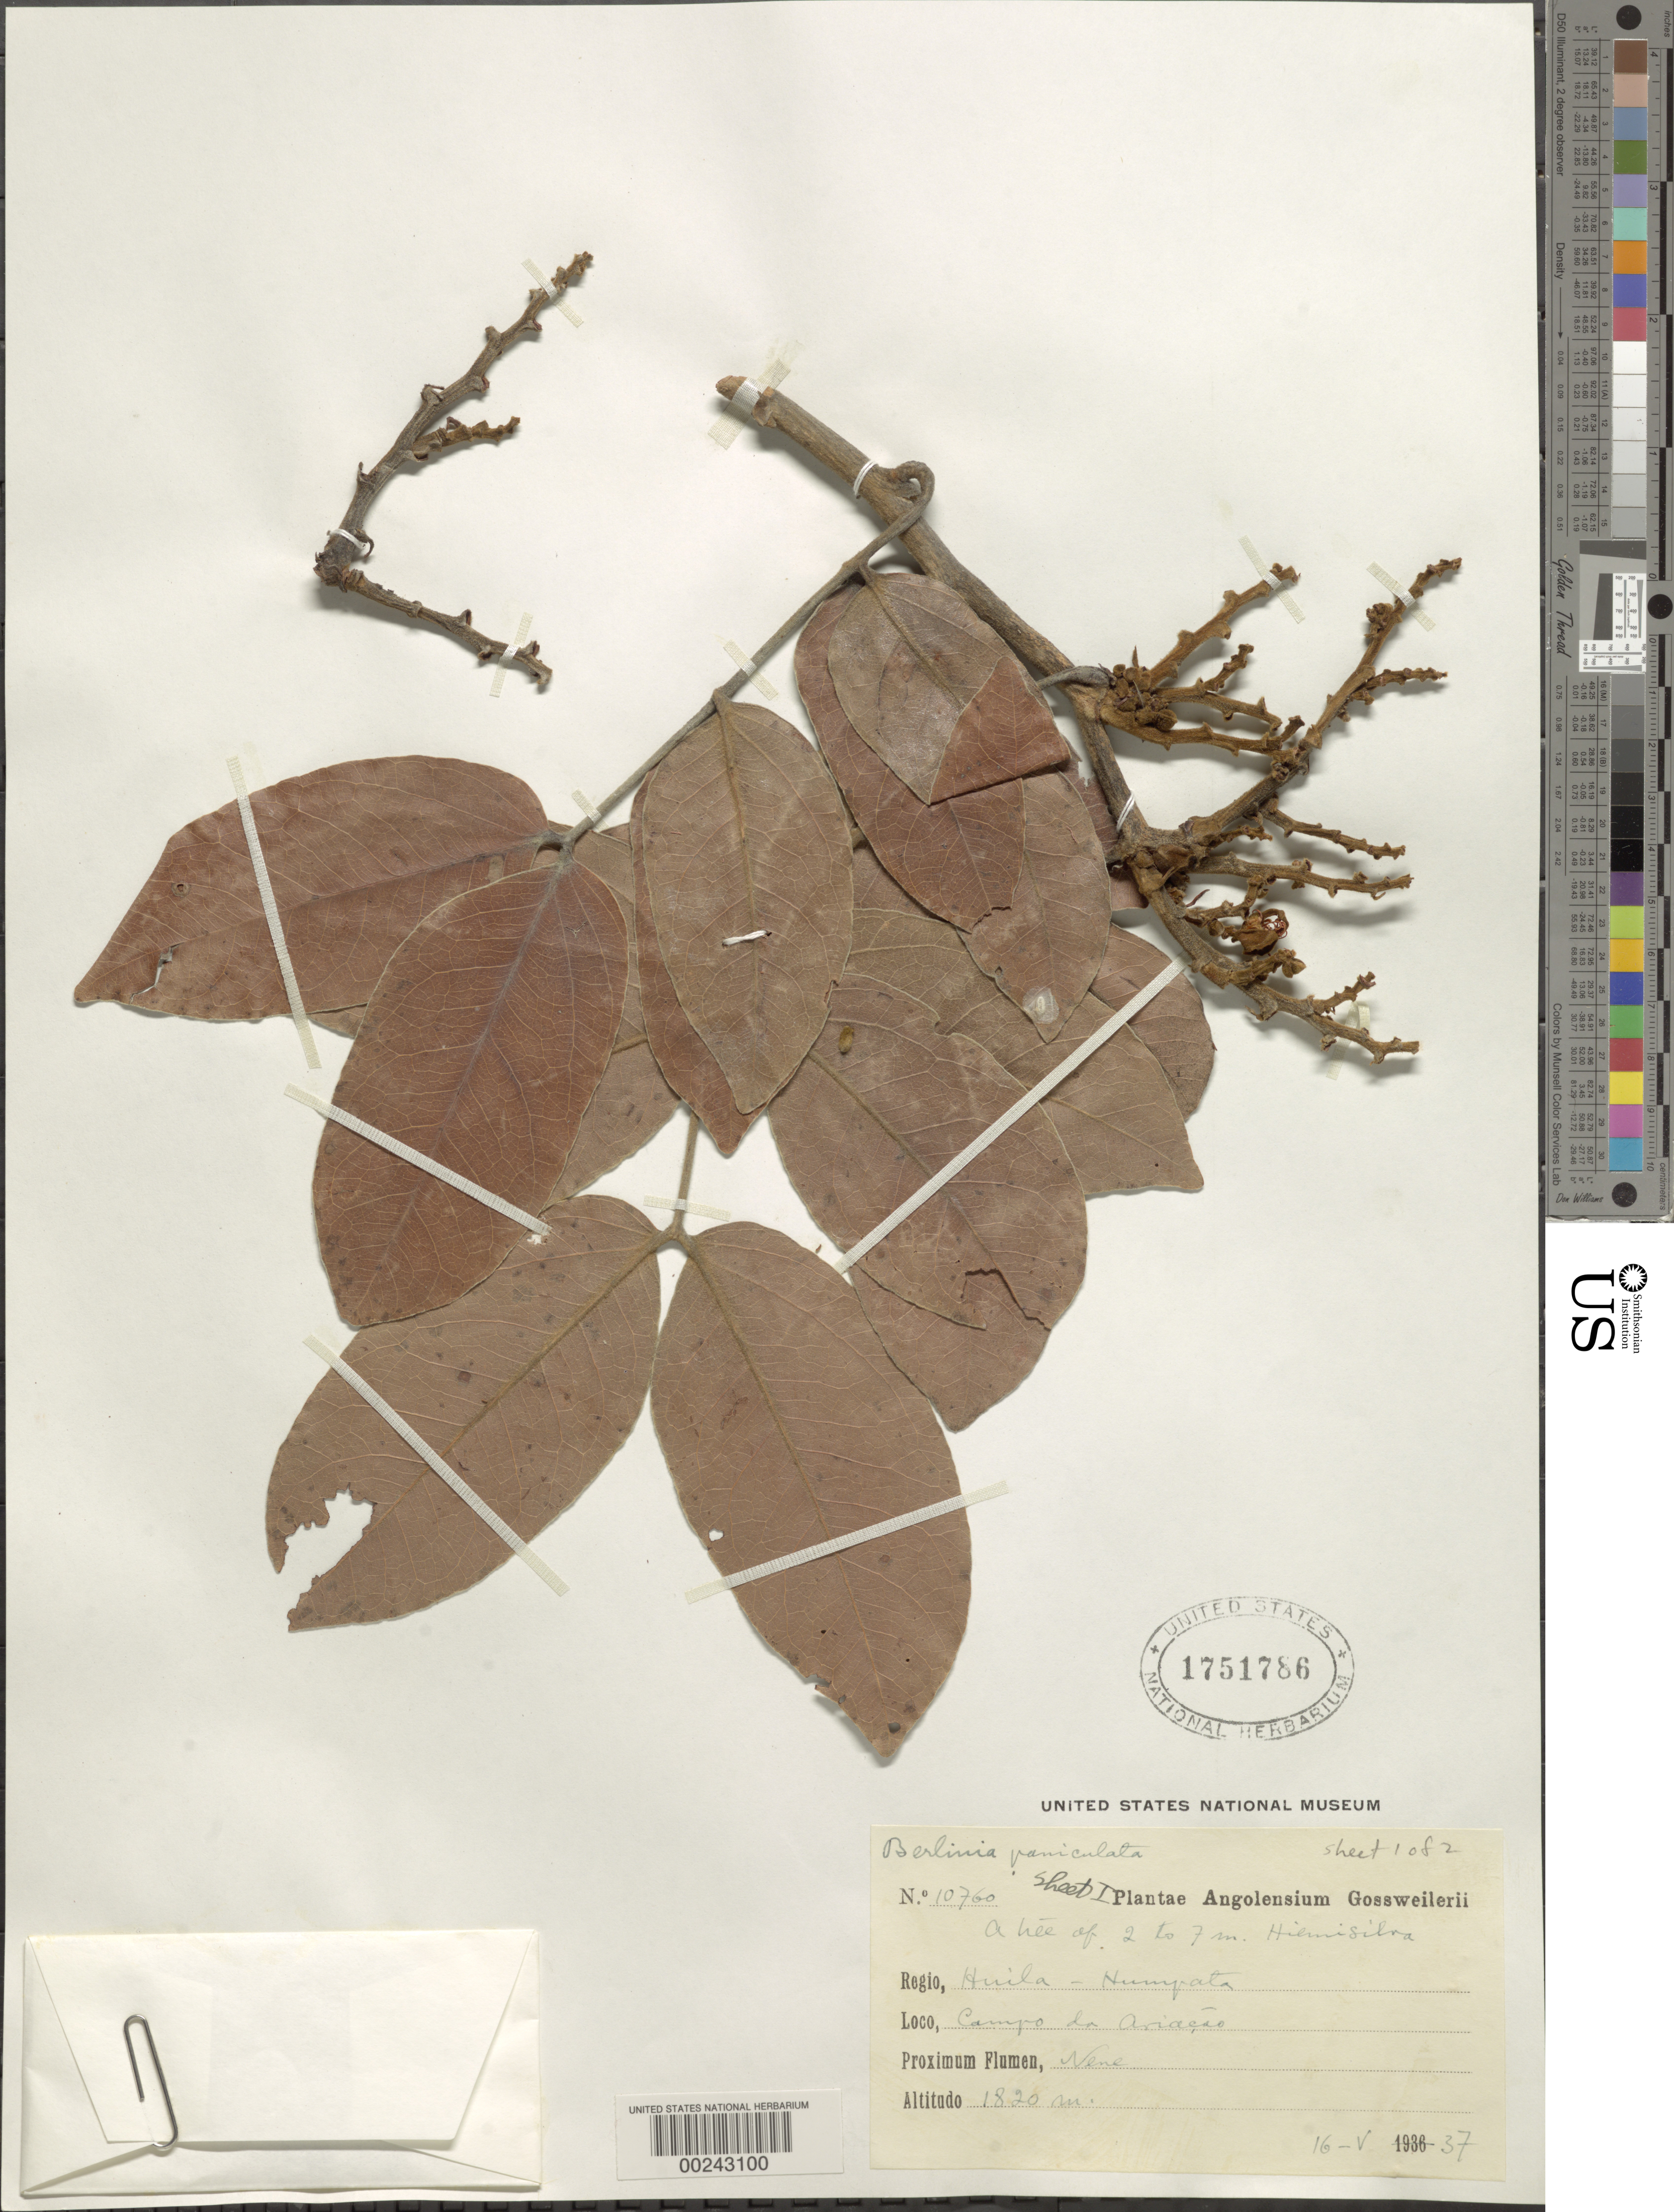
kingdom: Plantae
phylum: Tracheophyta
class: Magnoliopsida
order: Fabales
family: Fabaceae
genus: Julbernardia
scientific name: Julbernardia paniculata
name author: (Benth.) Troupin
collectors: J. Gossweiler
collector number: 10760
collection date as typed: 16 May 1937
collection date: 1937-05-16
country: Angola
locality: Campo da Ariacao; nearest river Nene; Huila-Humpata region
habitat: Hemisilvia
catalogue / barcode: US 1751786